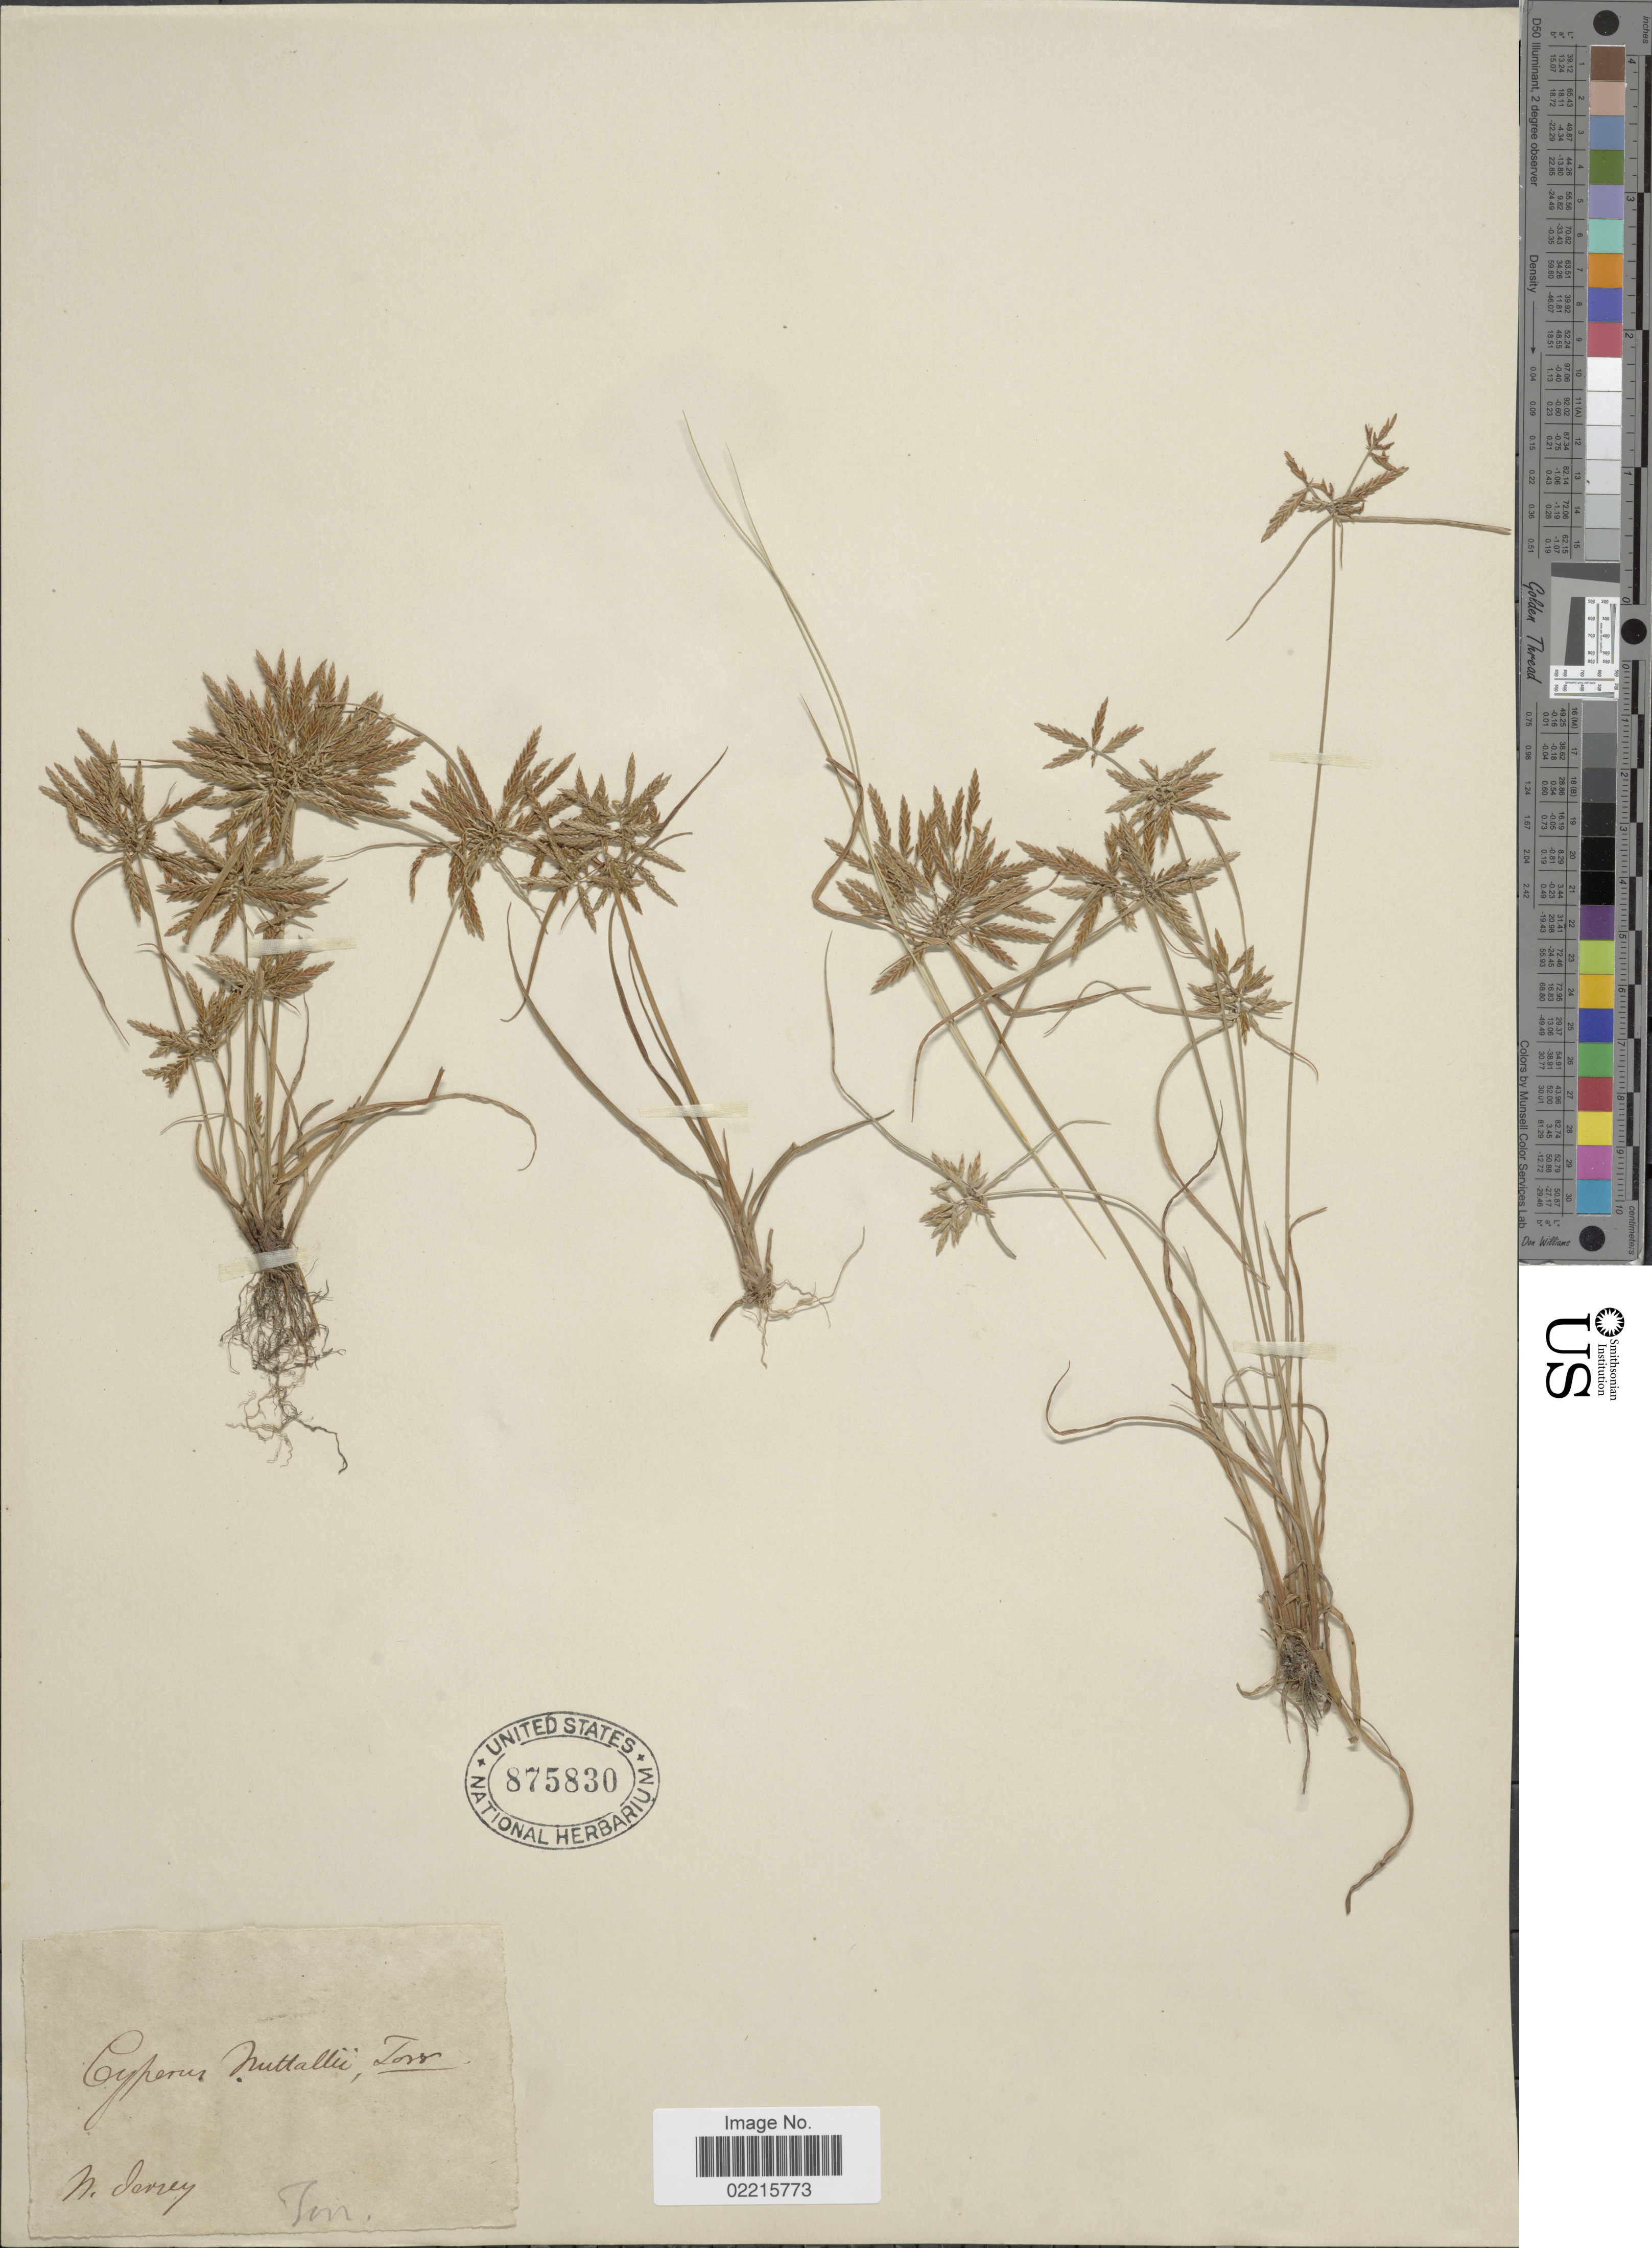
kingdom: Plantae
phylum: Tracheophyta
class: Liliopsida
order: Poales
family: Cyperaceae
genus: Cyperus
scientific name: Cyperus filicinus Vahl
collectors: Tin.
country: United States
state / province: New Jersey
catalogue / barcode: US 875830